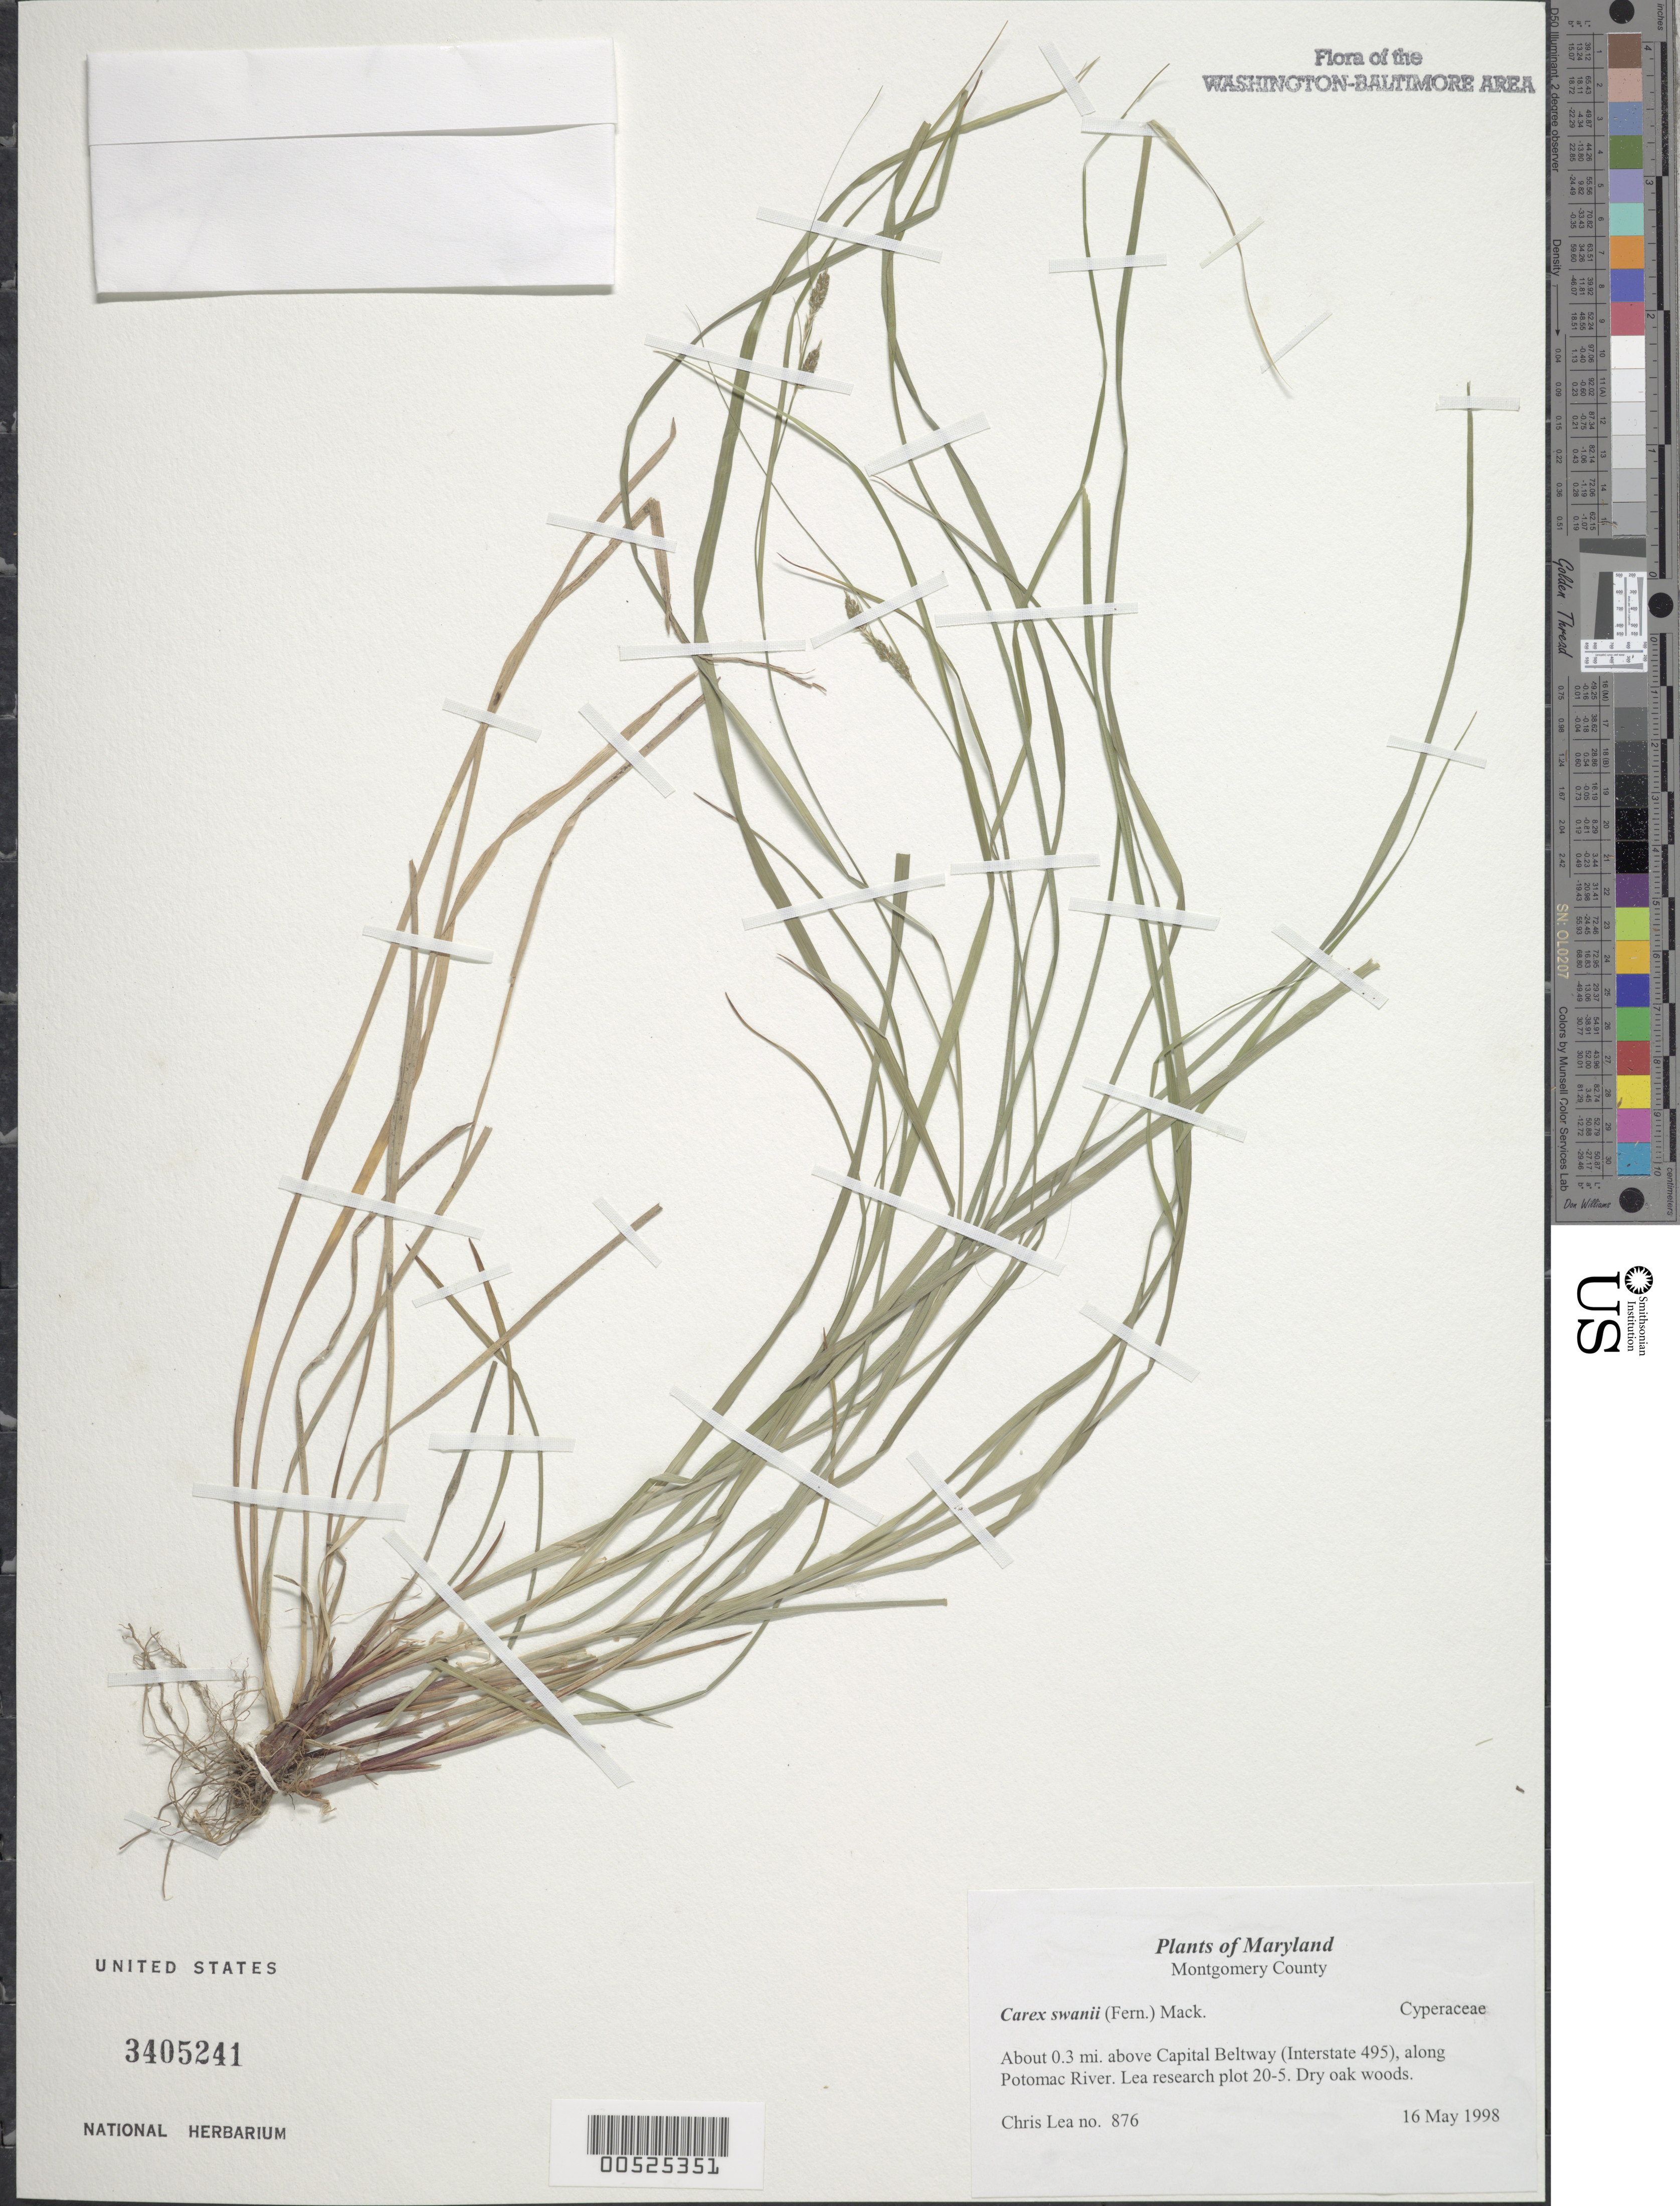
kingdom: Plantae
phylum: Tracheophyta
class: Liliopsida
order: Poales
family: Cyperaceae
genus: Carex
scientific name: Carex swanii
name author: (Fernald) Mack.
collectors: C. Lea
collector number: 876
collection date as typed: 16 May 1998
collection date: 1998-05-16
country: United States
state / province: Maryland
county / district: Montgomery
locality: About 0.3 mi. above Capital Beltway (Interstate 495), along Potomac River. Lea Research Plot 20-5.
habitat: Dry oak woods.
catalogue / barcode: US 3405241